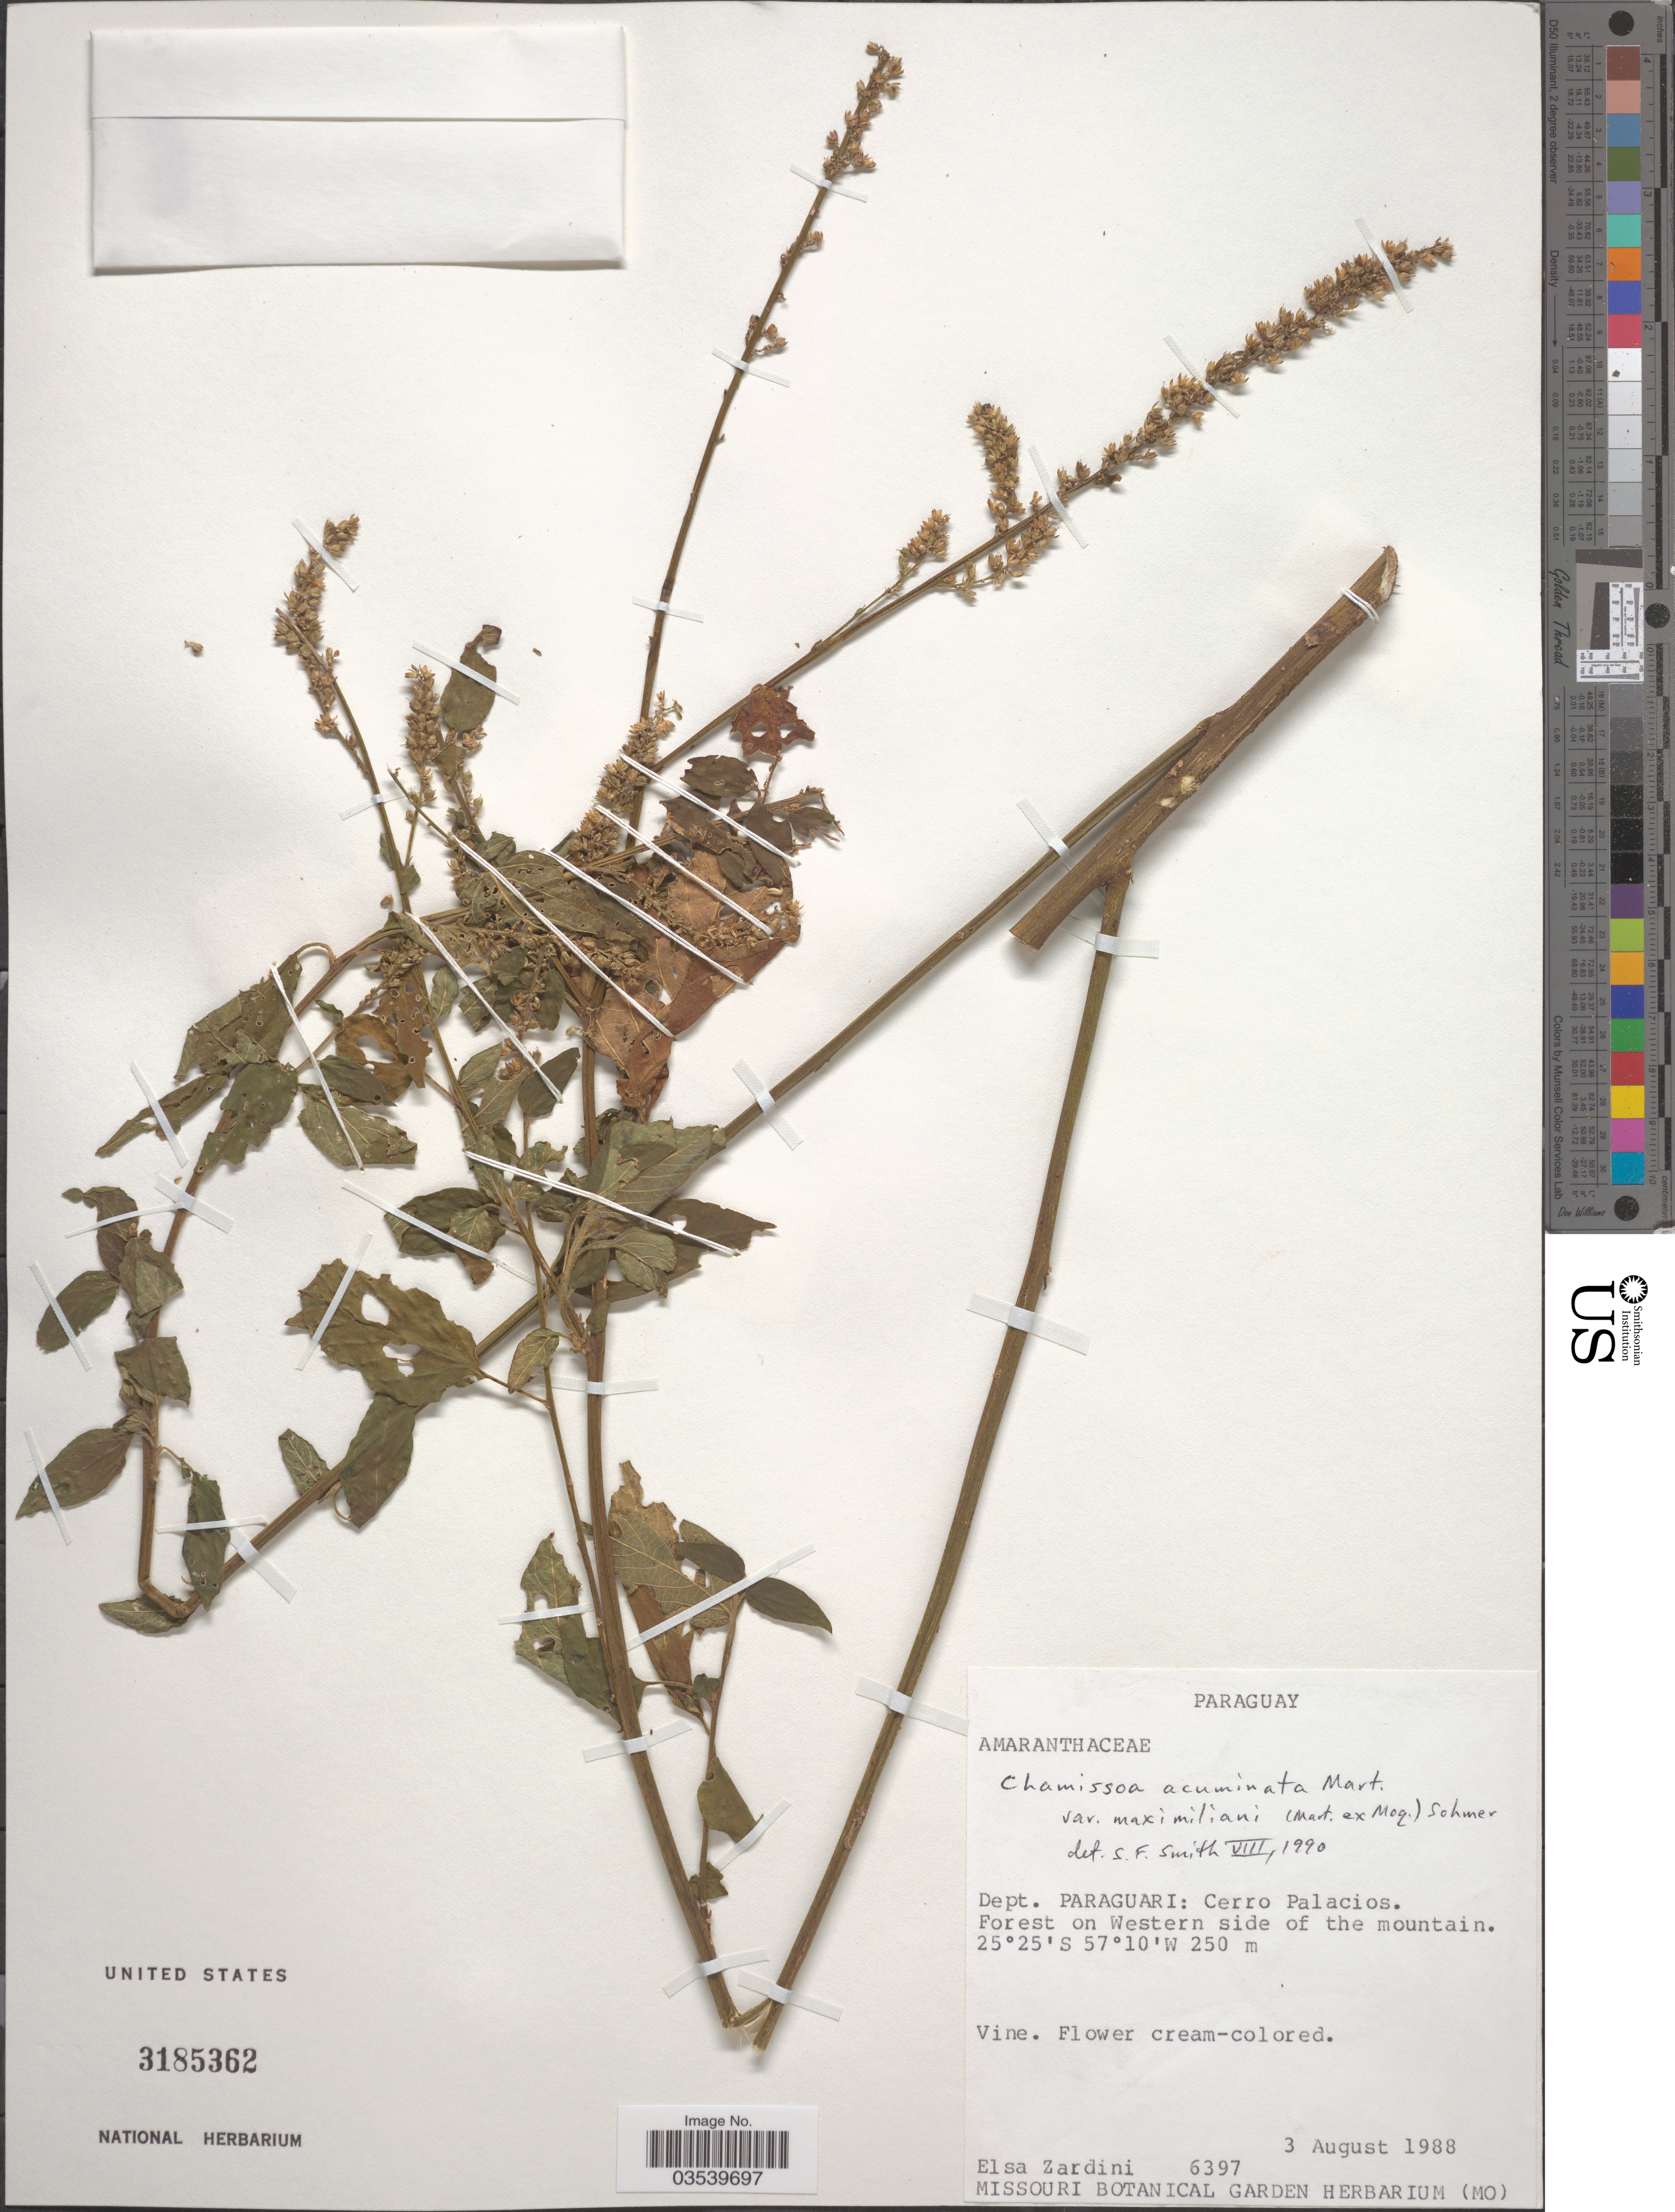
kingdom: Plantae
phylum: Tracheophyta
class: Magnoliopsida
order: Caryophyllales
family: Amaranthaceae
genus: Chamissoa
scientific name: Chamissoa acuminata var. maximiliani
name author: (Mart. ex Moq.) Sohmer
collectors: E. M. Zardini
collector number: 6397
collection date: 1988-08-03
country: Paraguay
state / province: Paraguari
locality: Dept. Paraguari: Cerro Palacios. Forest on Western side of the mountain.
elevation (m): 250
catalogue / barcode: US 3185362